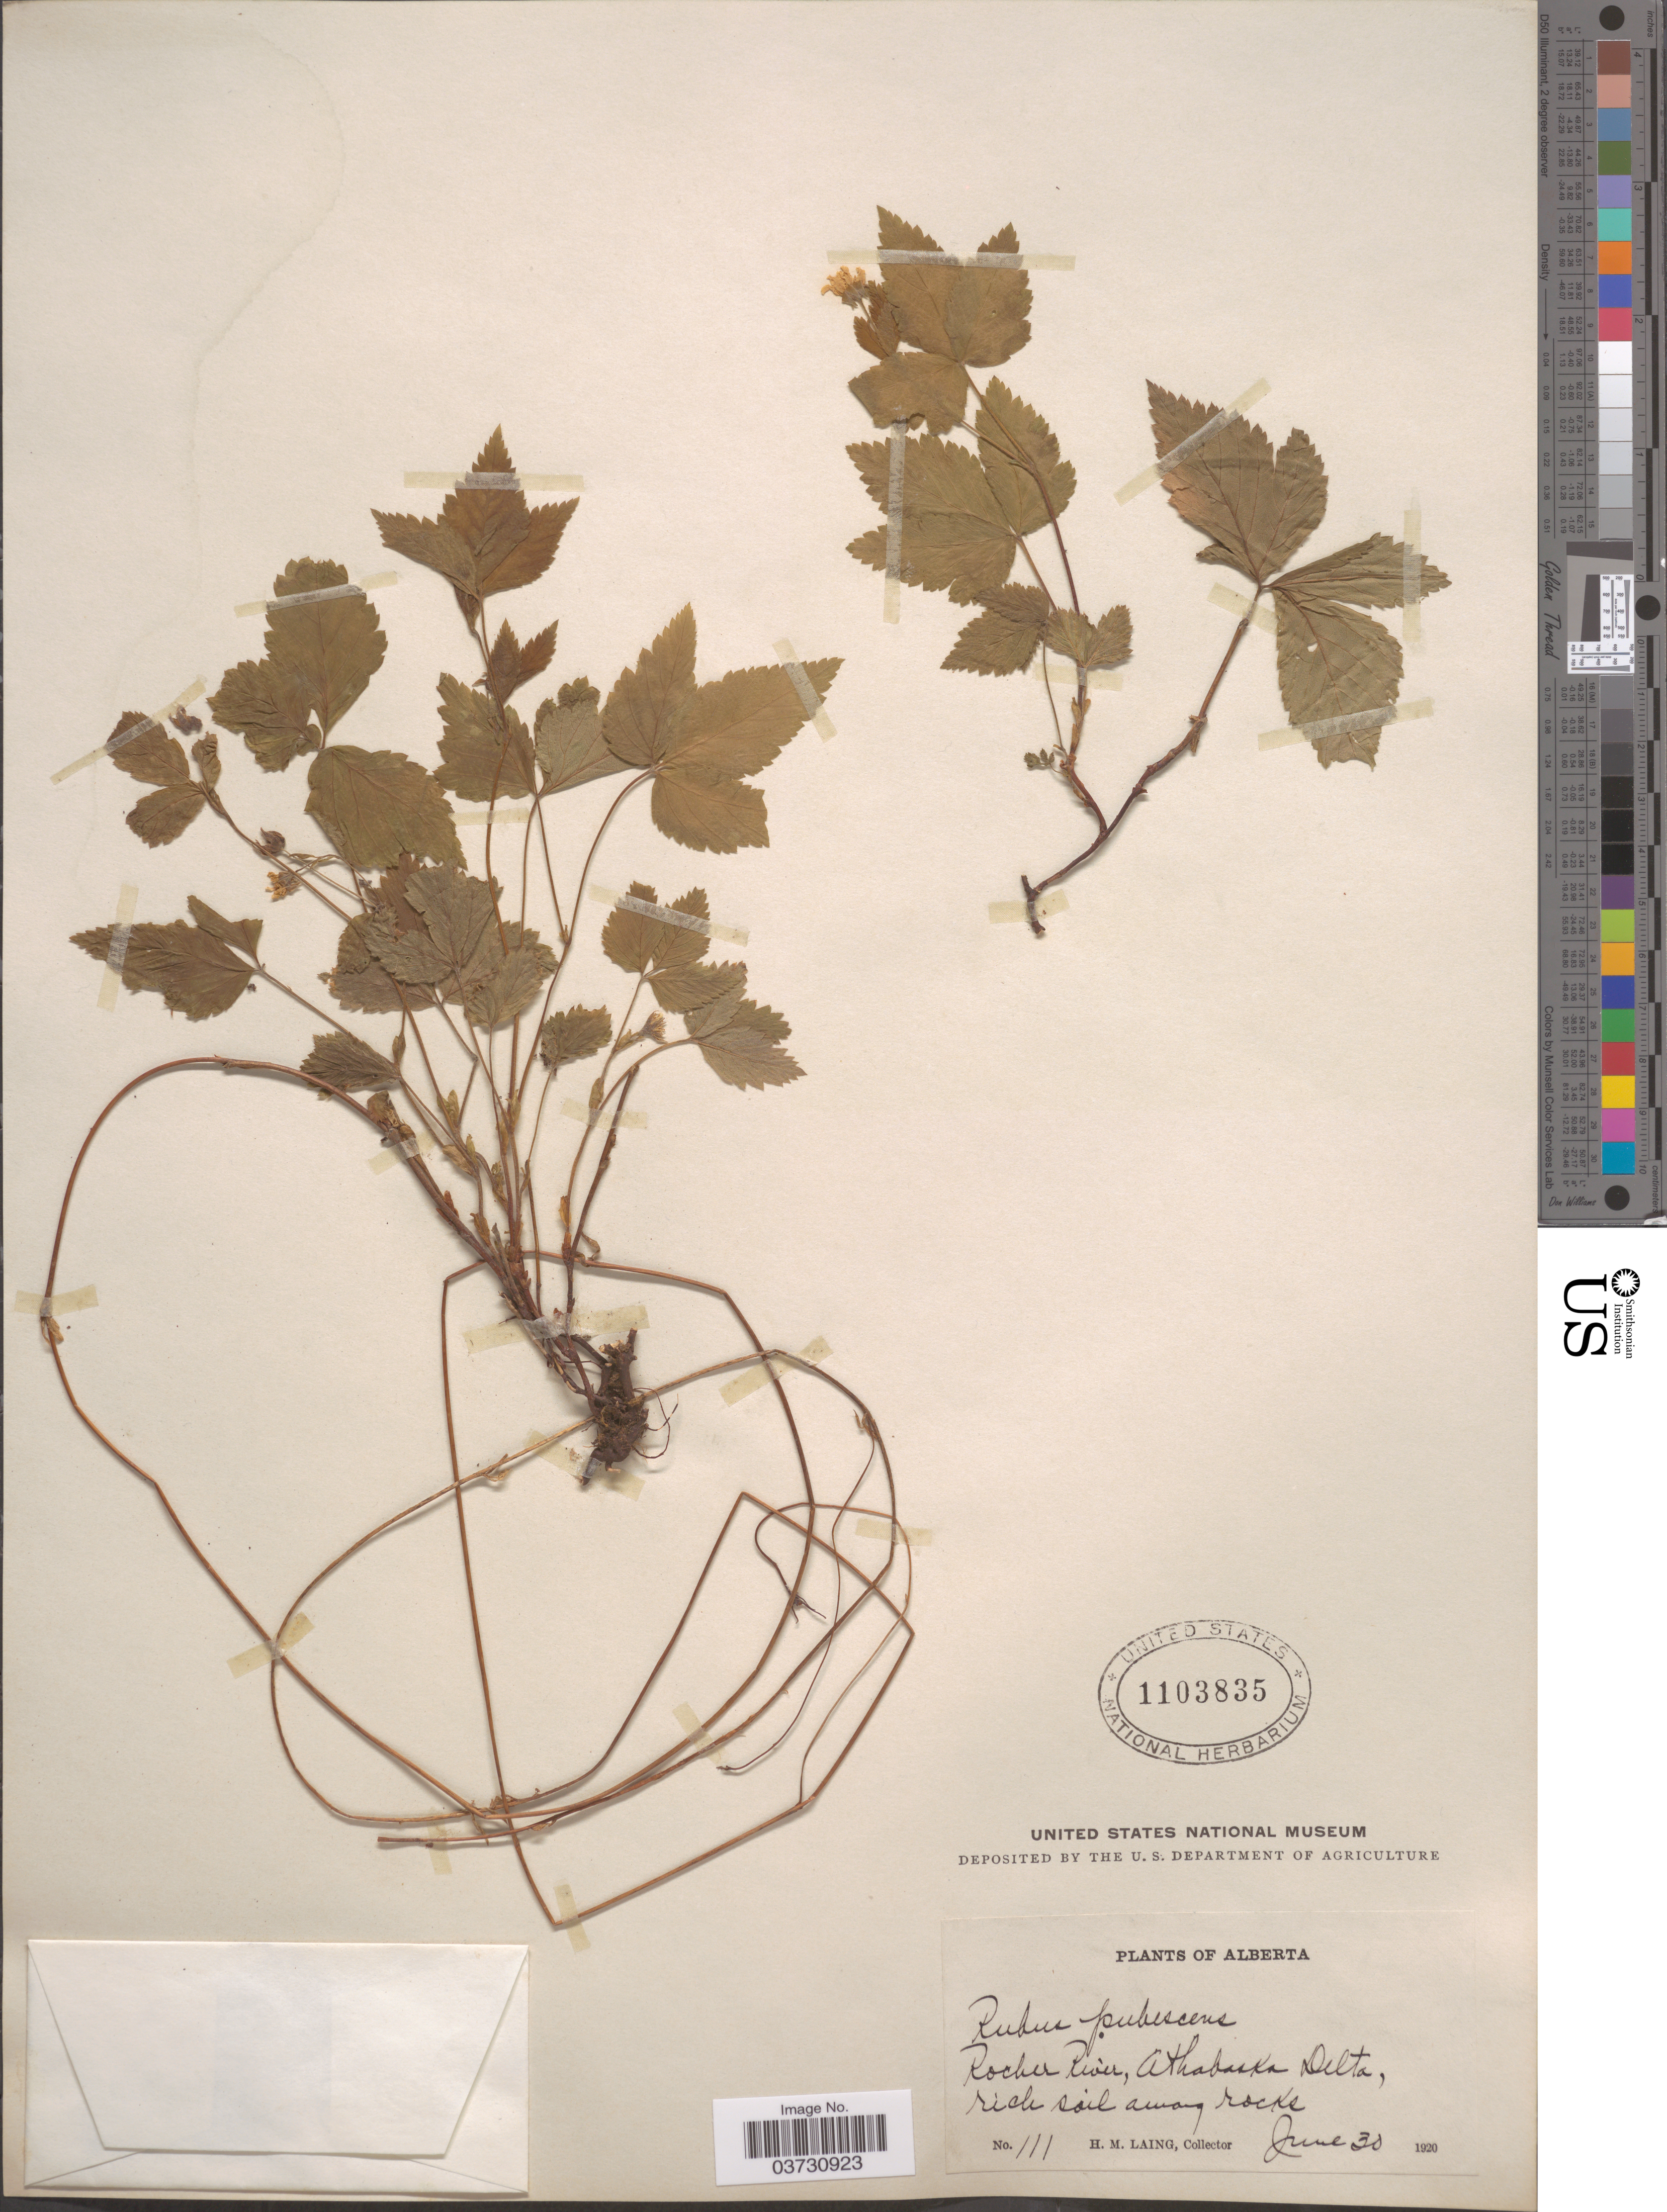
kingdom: Plantae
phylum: Tracheophyta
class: Magnoliopsida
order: Rosales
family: Rosaceae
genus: Rubus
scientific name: Rubus pubescens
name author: Raf.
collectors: H. Laing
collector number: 111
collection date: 1920-06-30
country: Canada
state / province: Alberta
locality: Rocher River, Athabaska Delta.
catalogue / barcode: US 1103835